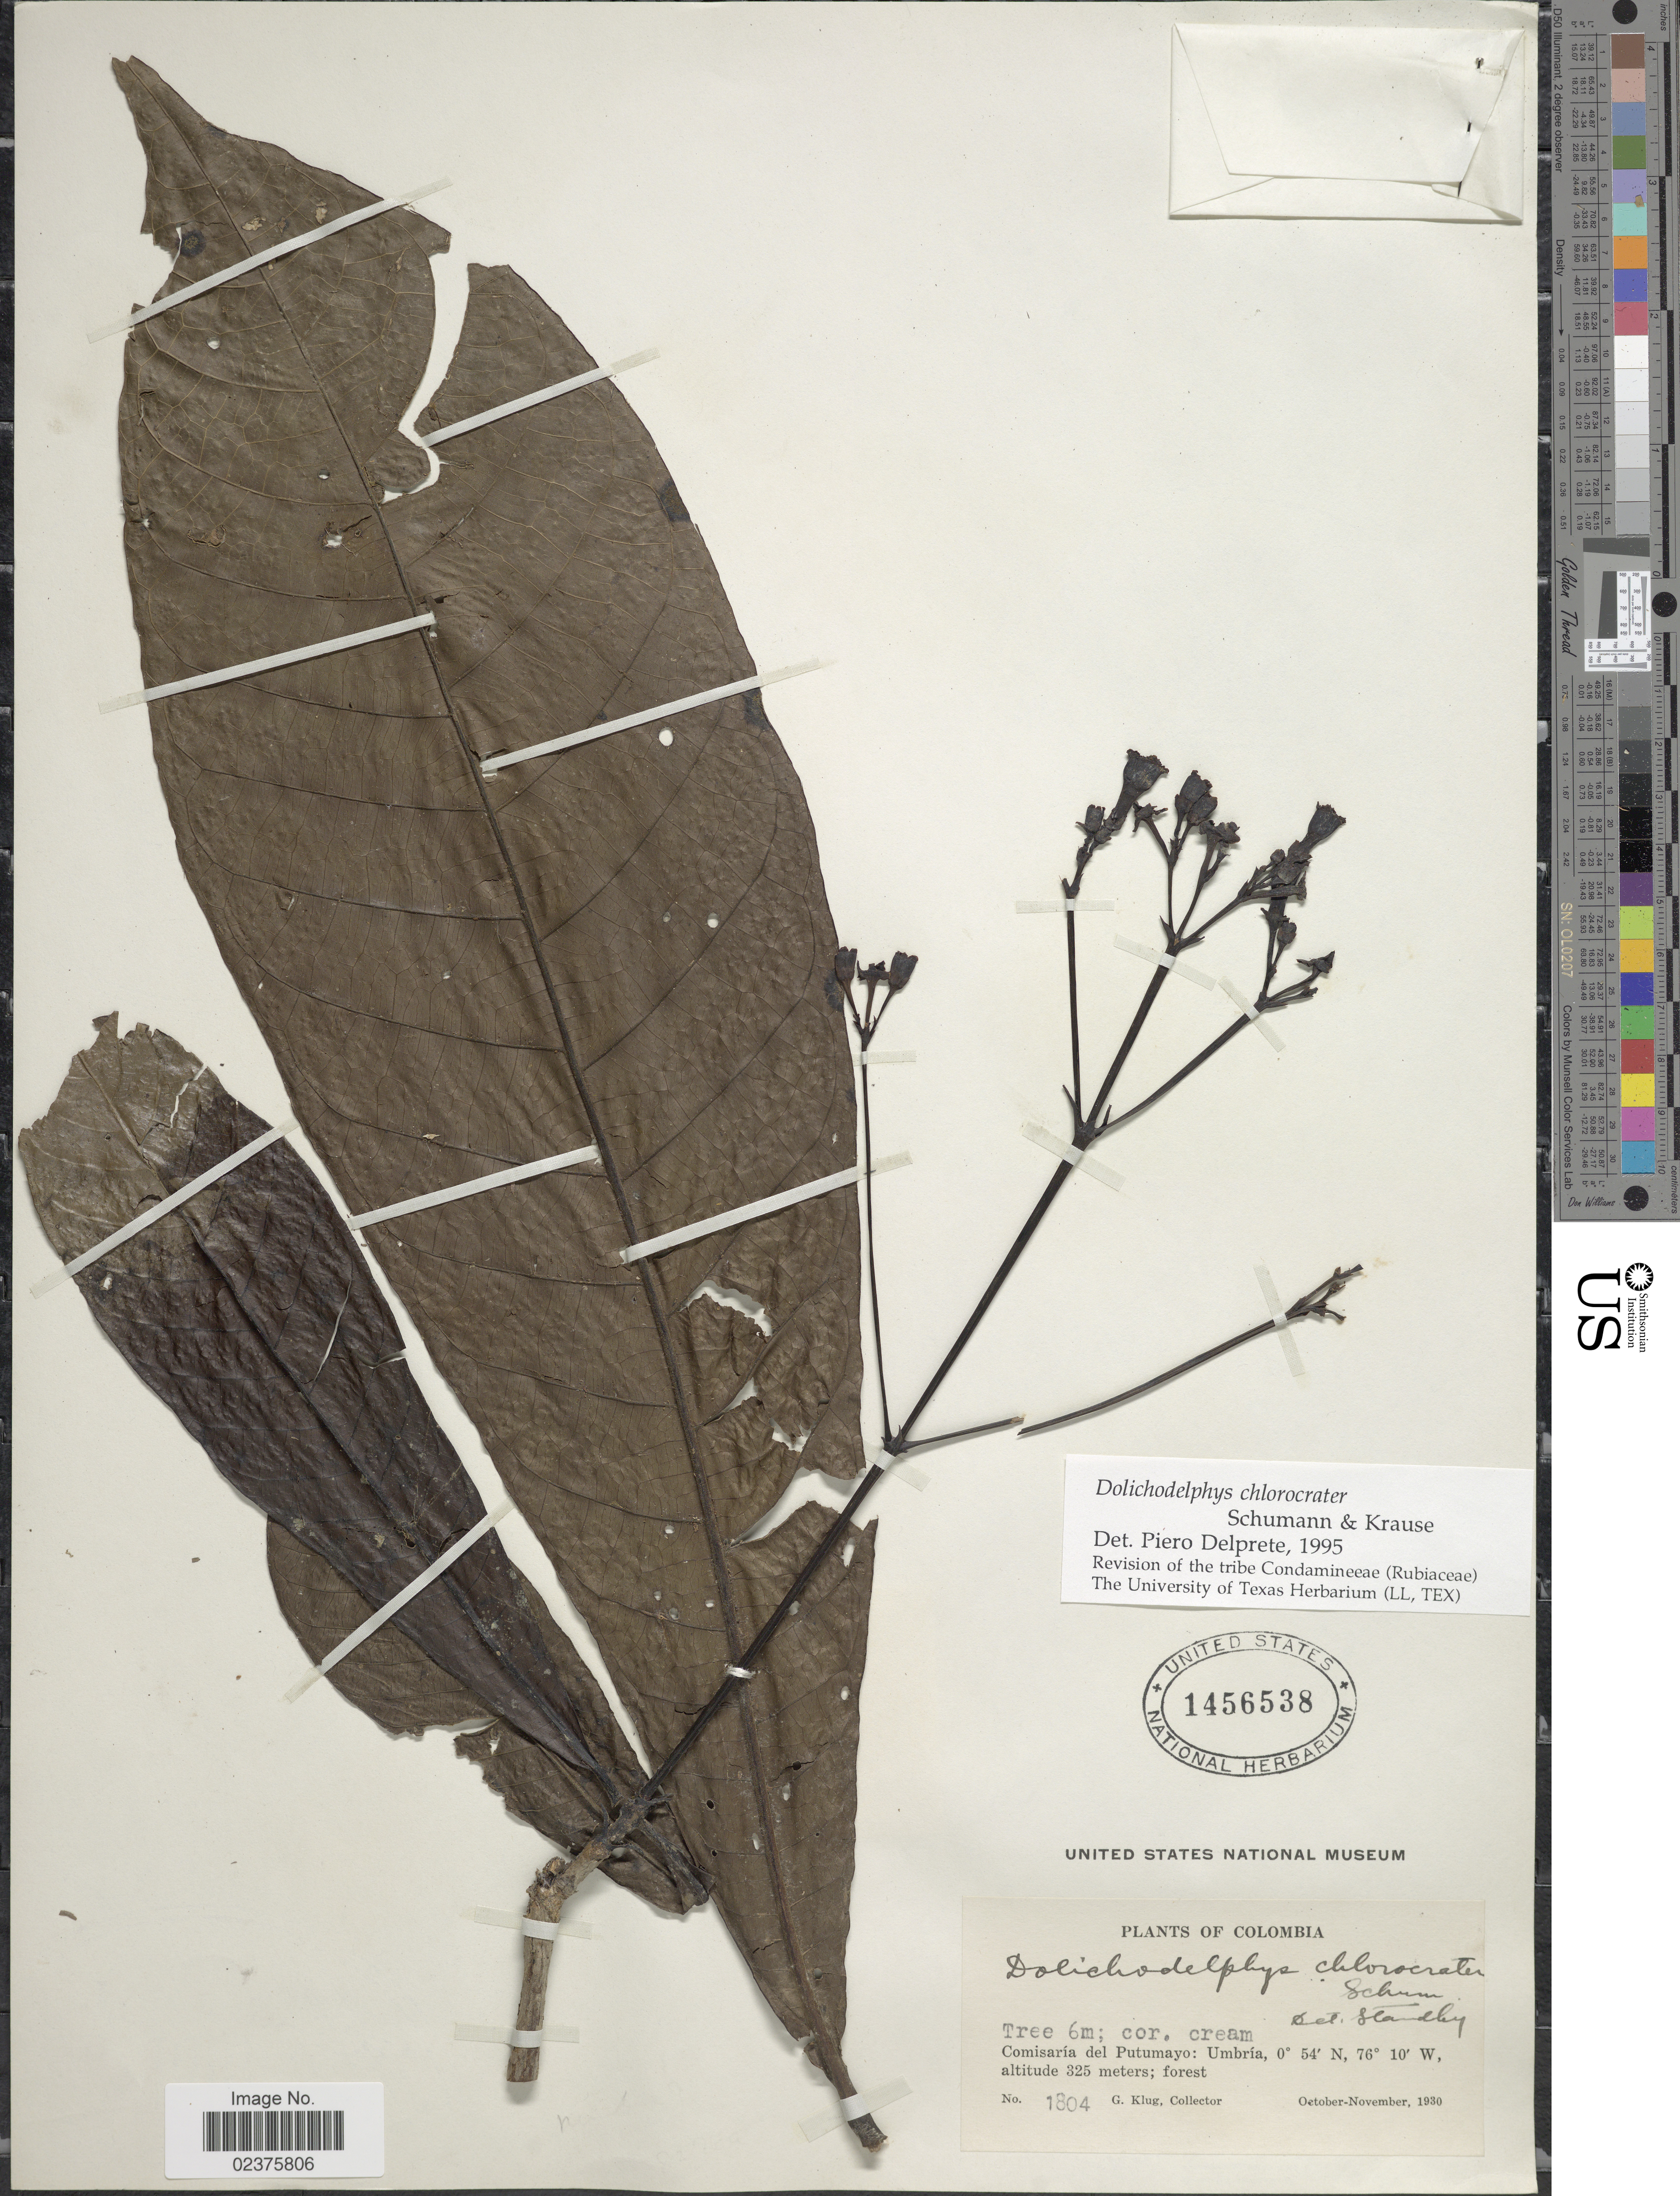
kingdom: Plantae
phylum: Tracheophyta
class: Magnoliopsida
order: Gentianales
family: Rubiaceae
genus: Dolichodelphys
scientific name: Dolichodelphys chlorocrater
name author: K. Schum. & K. Krause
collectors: G. Klug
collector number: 1804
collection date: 1930-10/1930-11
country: Colombia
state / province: Putumayo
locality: Comisaria del Putumayo: Umbria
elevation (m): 325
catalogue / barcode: US 1456538